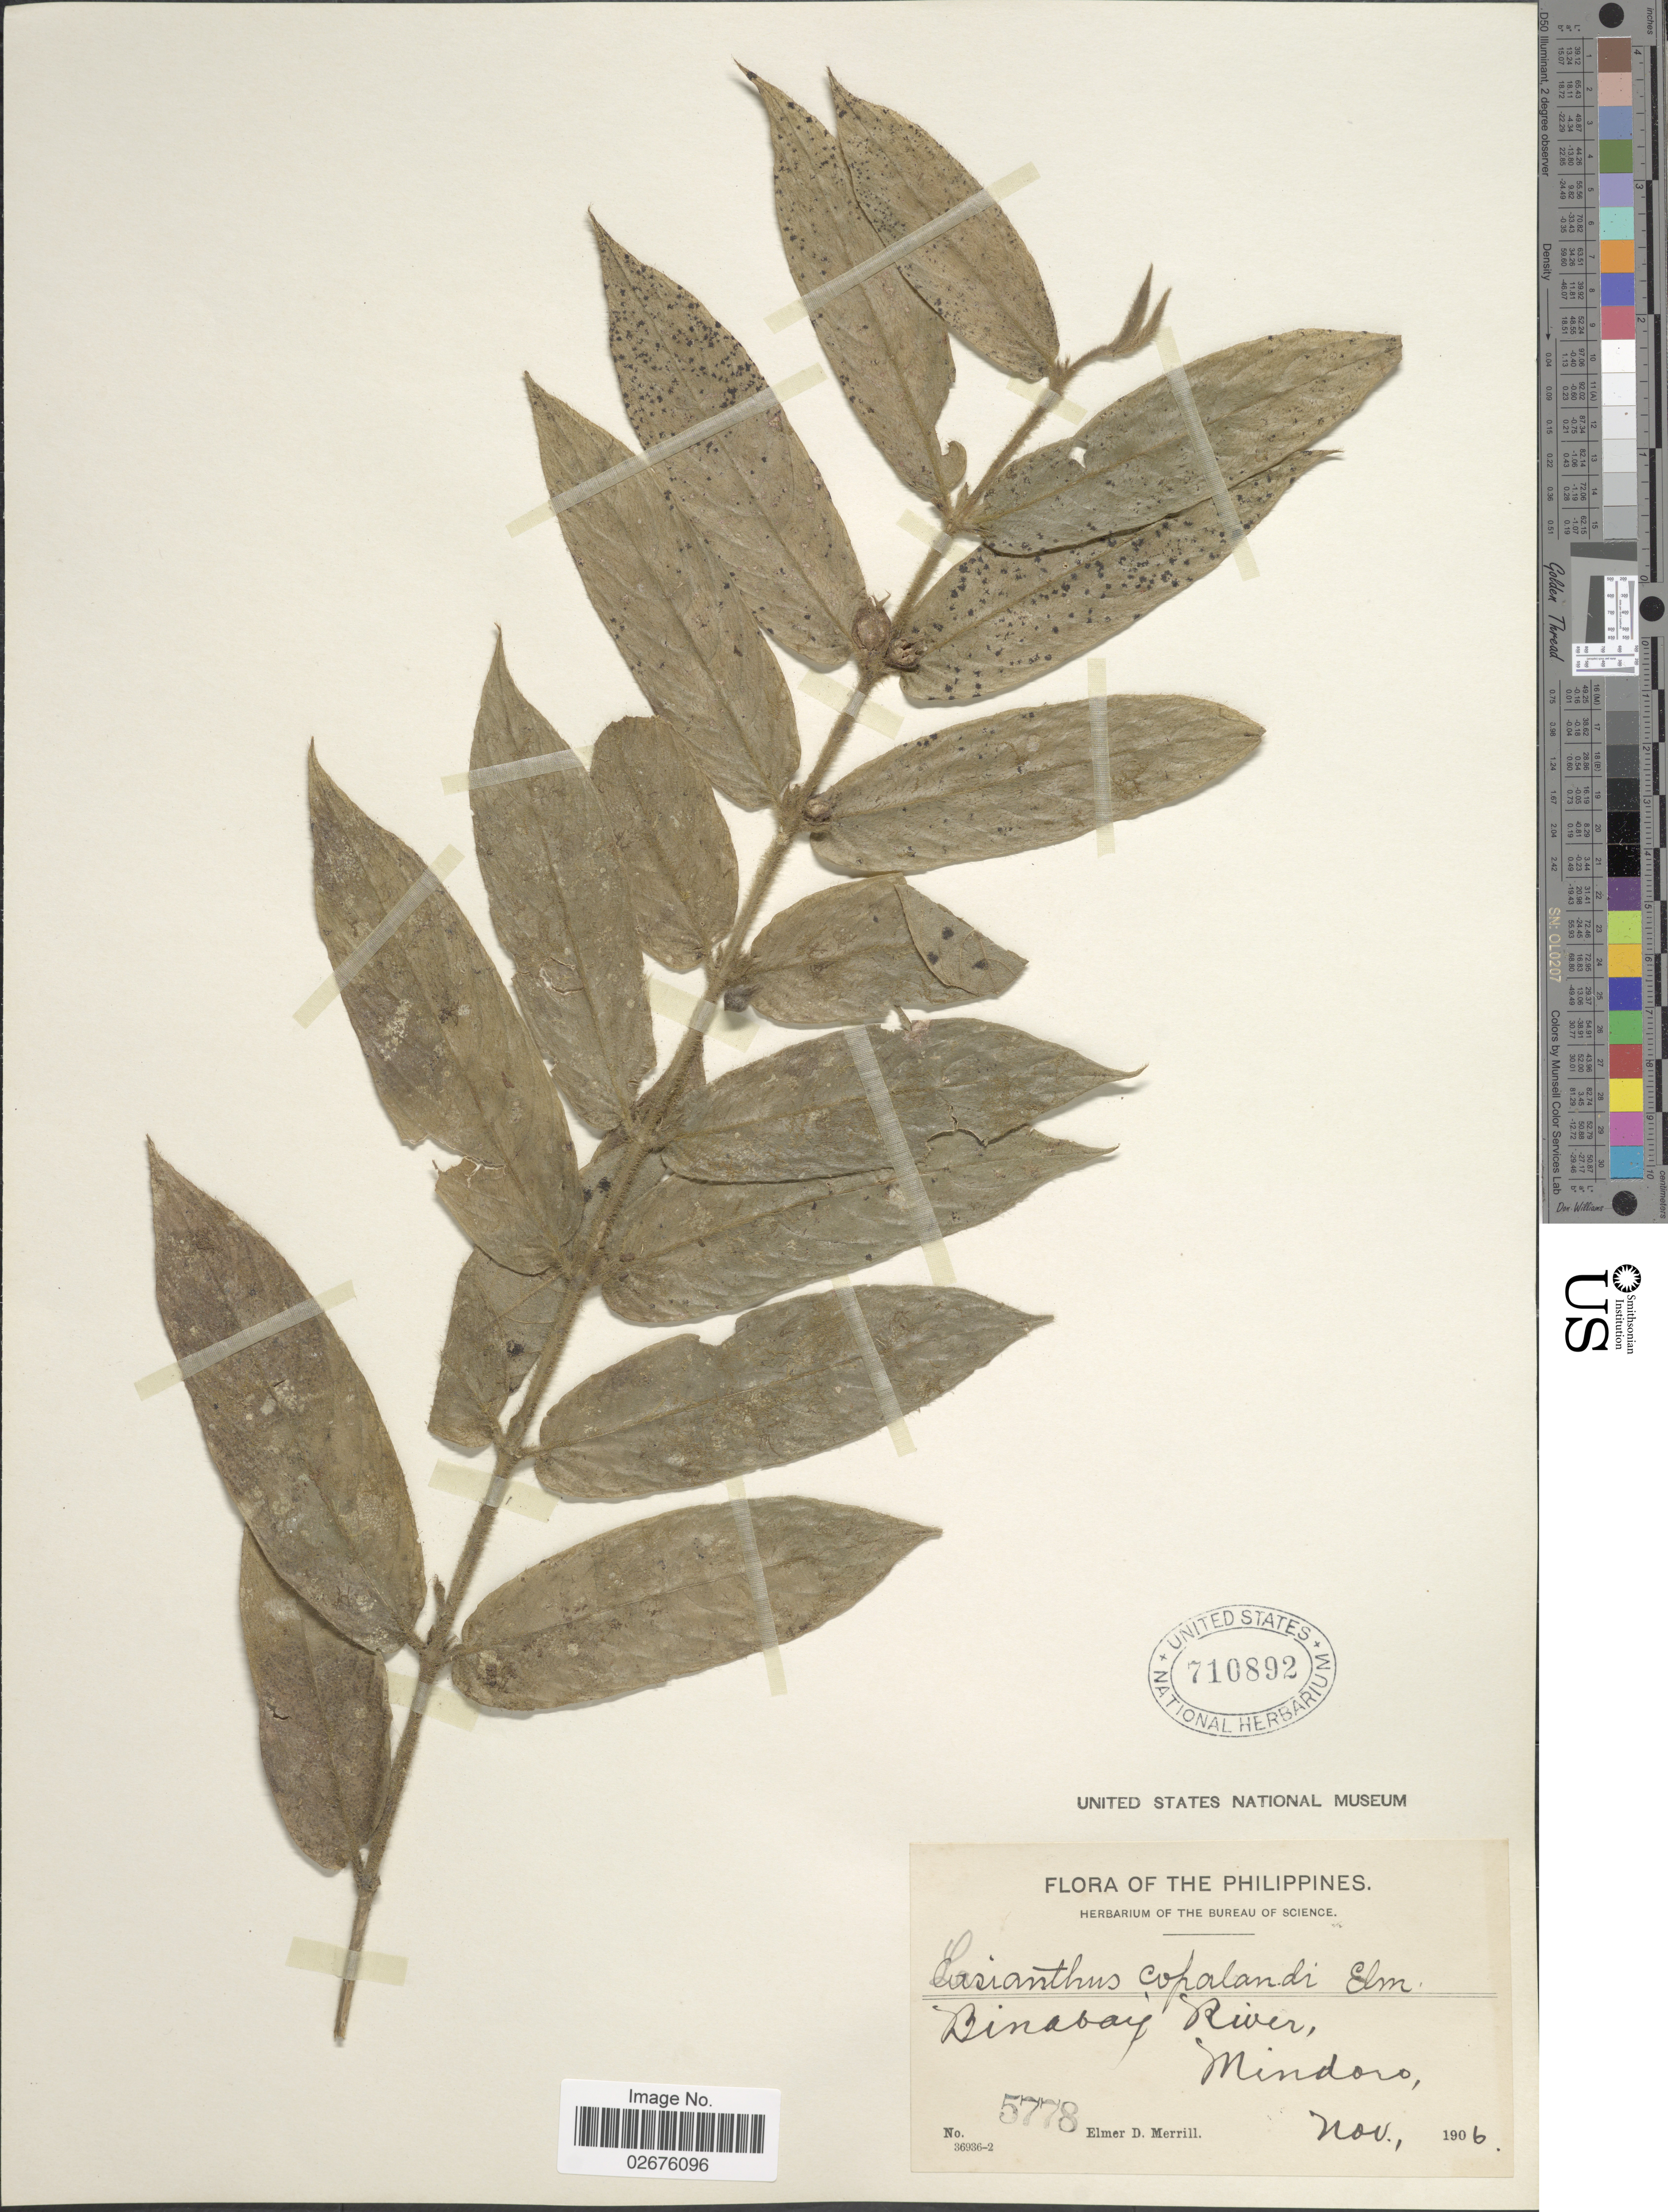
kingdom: Plantae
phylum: Tracheophyta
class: Magnoliopsida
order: Gentianales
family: Rubiaceae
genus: Lasianthus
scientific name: Lasianthus copelandii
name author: Elmer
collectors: E. D. Merrill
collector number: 5778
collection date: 1906-11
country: Philippines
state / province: Mimaropa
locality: Binabay River, Mindoro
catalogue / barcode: US 710892